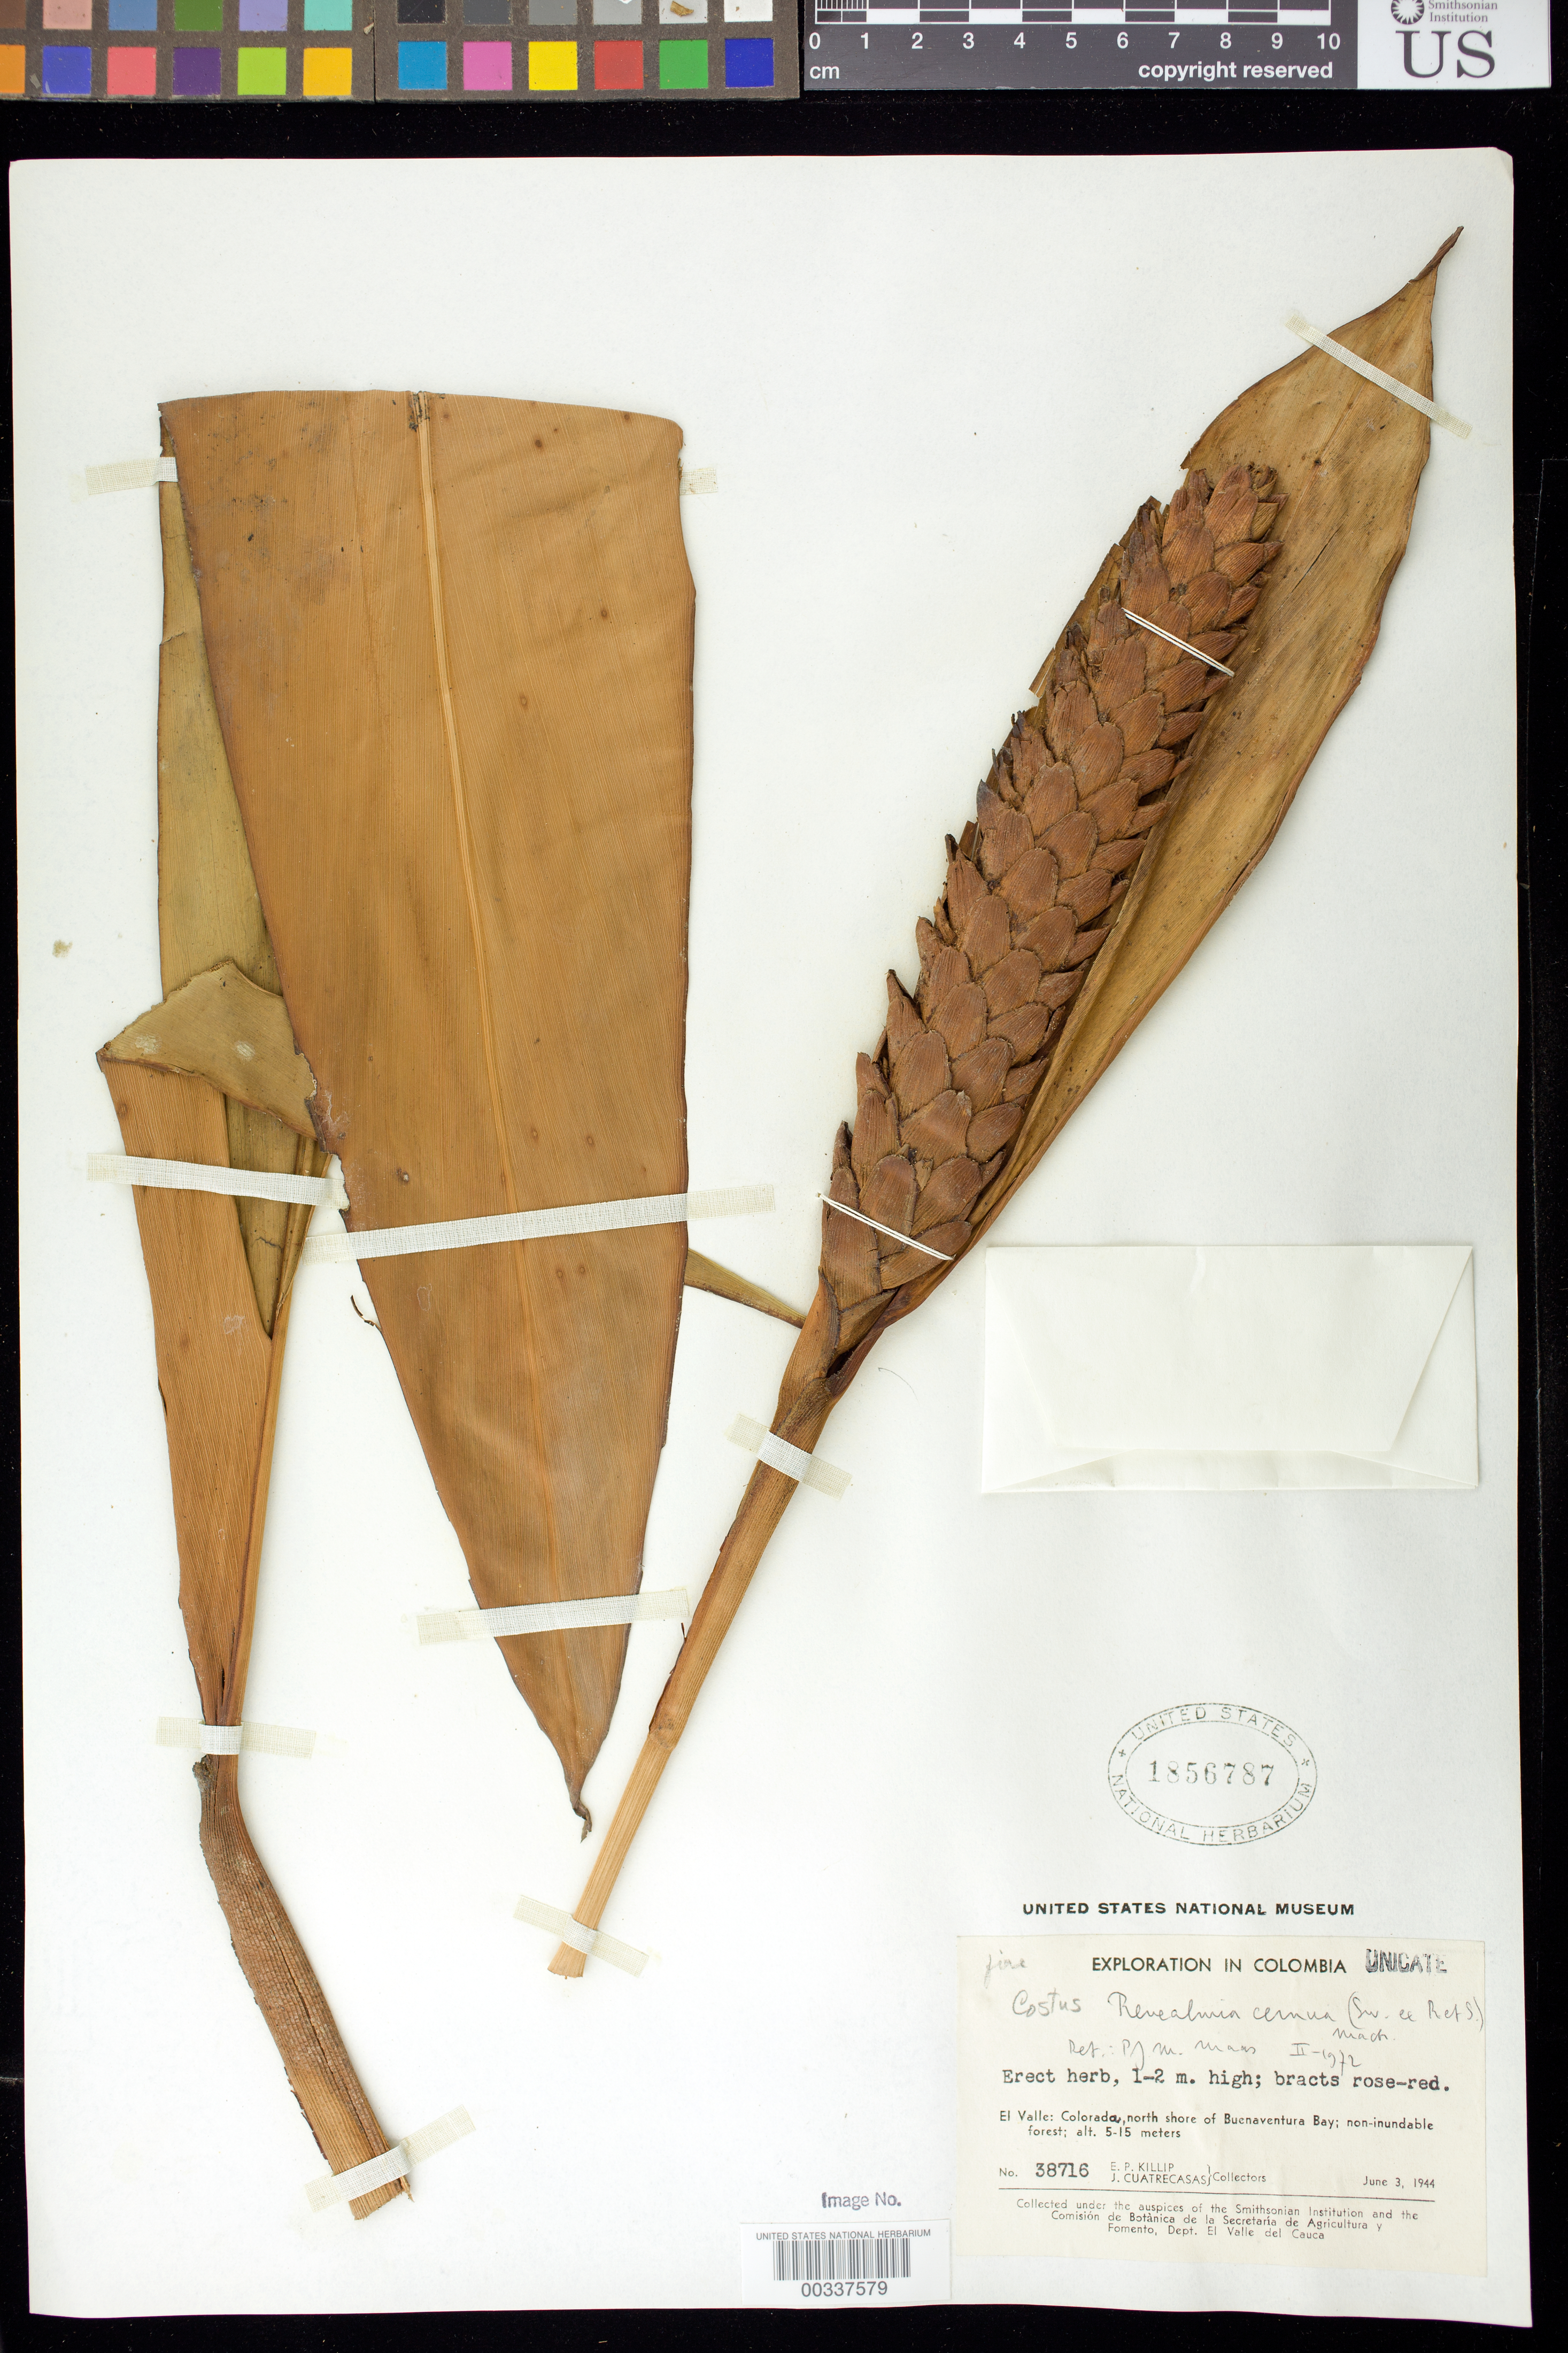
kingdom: Plantae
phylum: Tracheophyta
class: Liliopsida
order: Zingiberales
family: Zingiberaceae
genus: Renealmia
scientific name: Renealmia cernua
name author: (Sw. ex Roem. & Schult.) J.F. Macbr.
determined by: Maas, Paul J. M.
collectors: E. P. Killip & J. Cuatrecasas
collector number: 38716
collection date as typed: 03 Jun 1944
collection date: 1944-06-03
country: Colombia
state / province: Valle del Cauca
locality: Colorada, n shore of Buena Ventura Bay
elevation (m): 5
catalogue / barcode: US 1856787